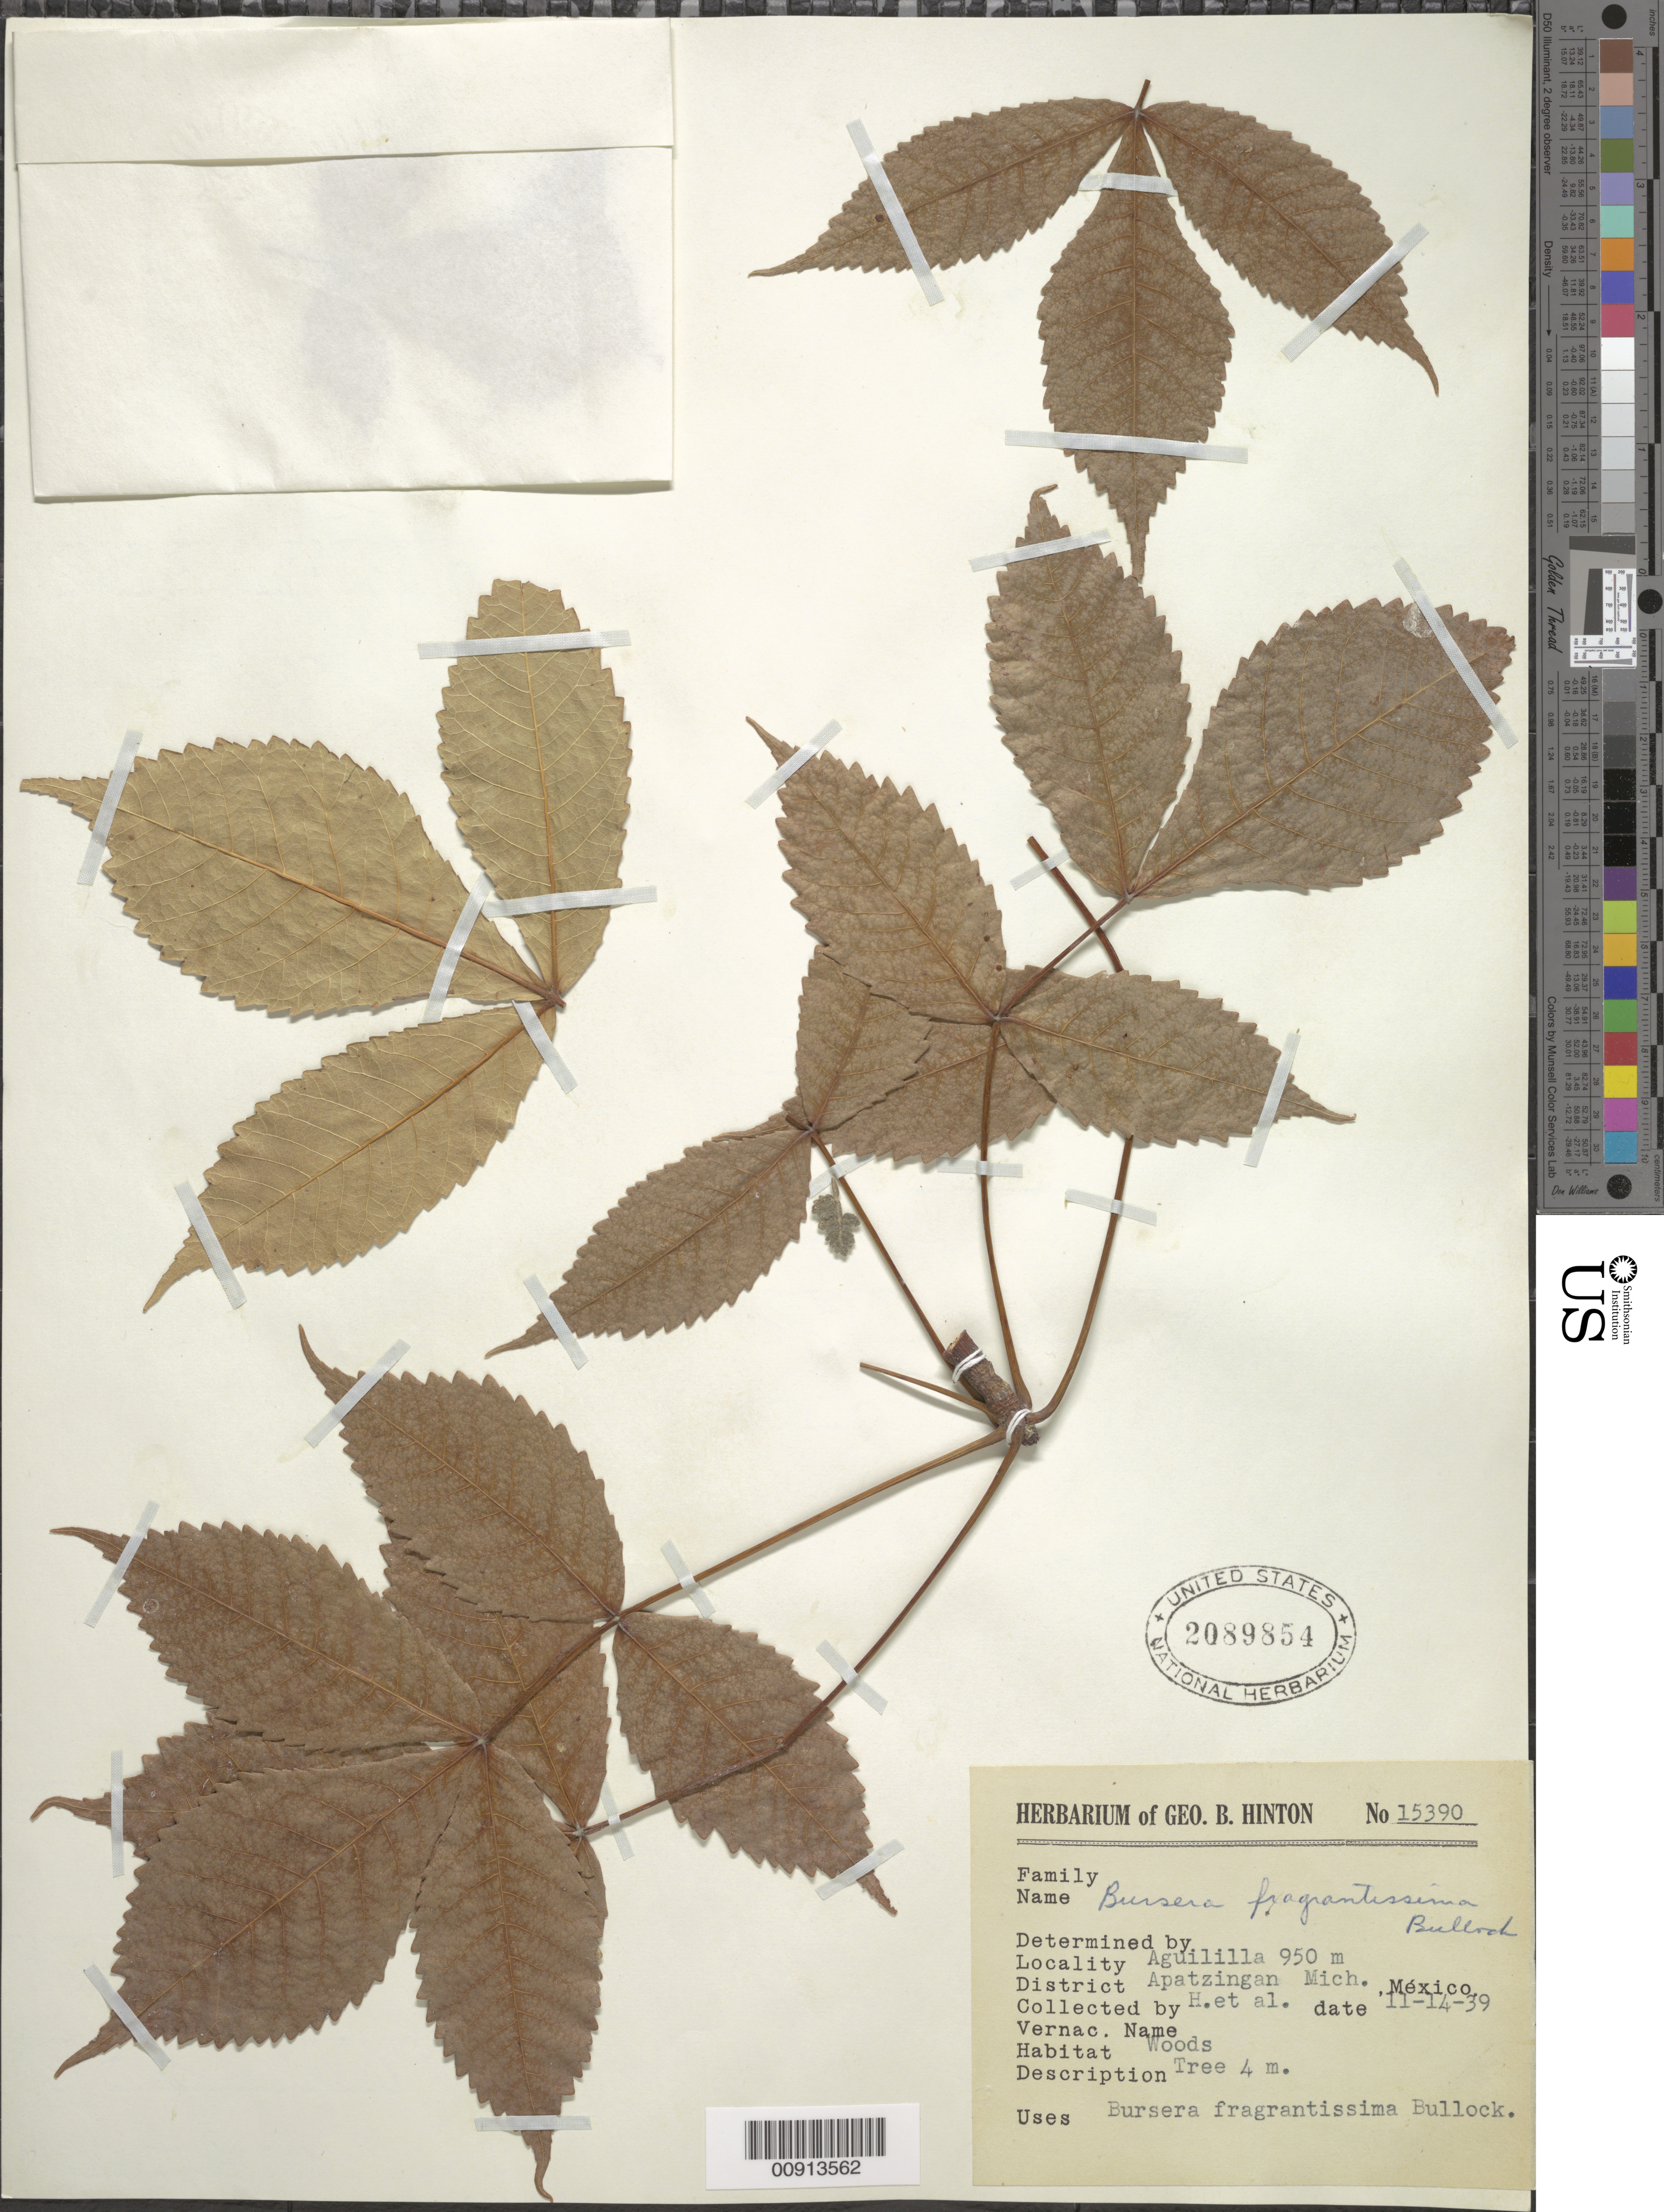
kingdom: Plantae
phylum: Tracheophyta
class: Magnoliopsida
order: Sapindales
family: Burseraceae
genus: Bursera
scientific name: Bursera fragrantissima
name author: Bullock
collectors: G. B. Hinton & et al.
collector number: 15390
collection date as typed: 14 Nov 1939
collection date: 1939-11-14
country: Mexico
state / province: Michoacán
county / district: Apatzingán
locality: Aguililla, District Apatzingán, Michoacán.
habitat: Woods.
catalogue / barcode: US 2089854